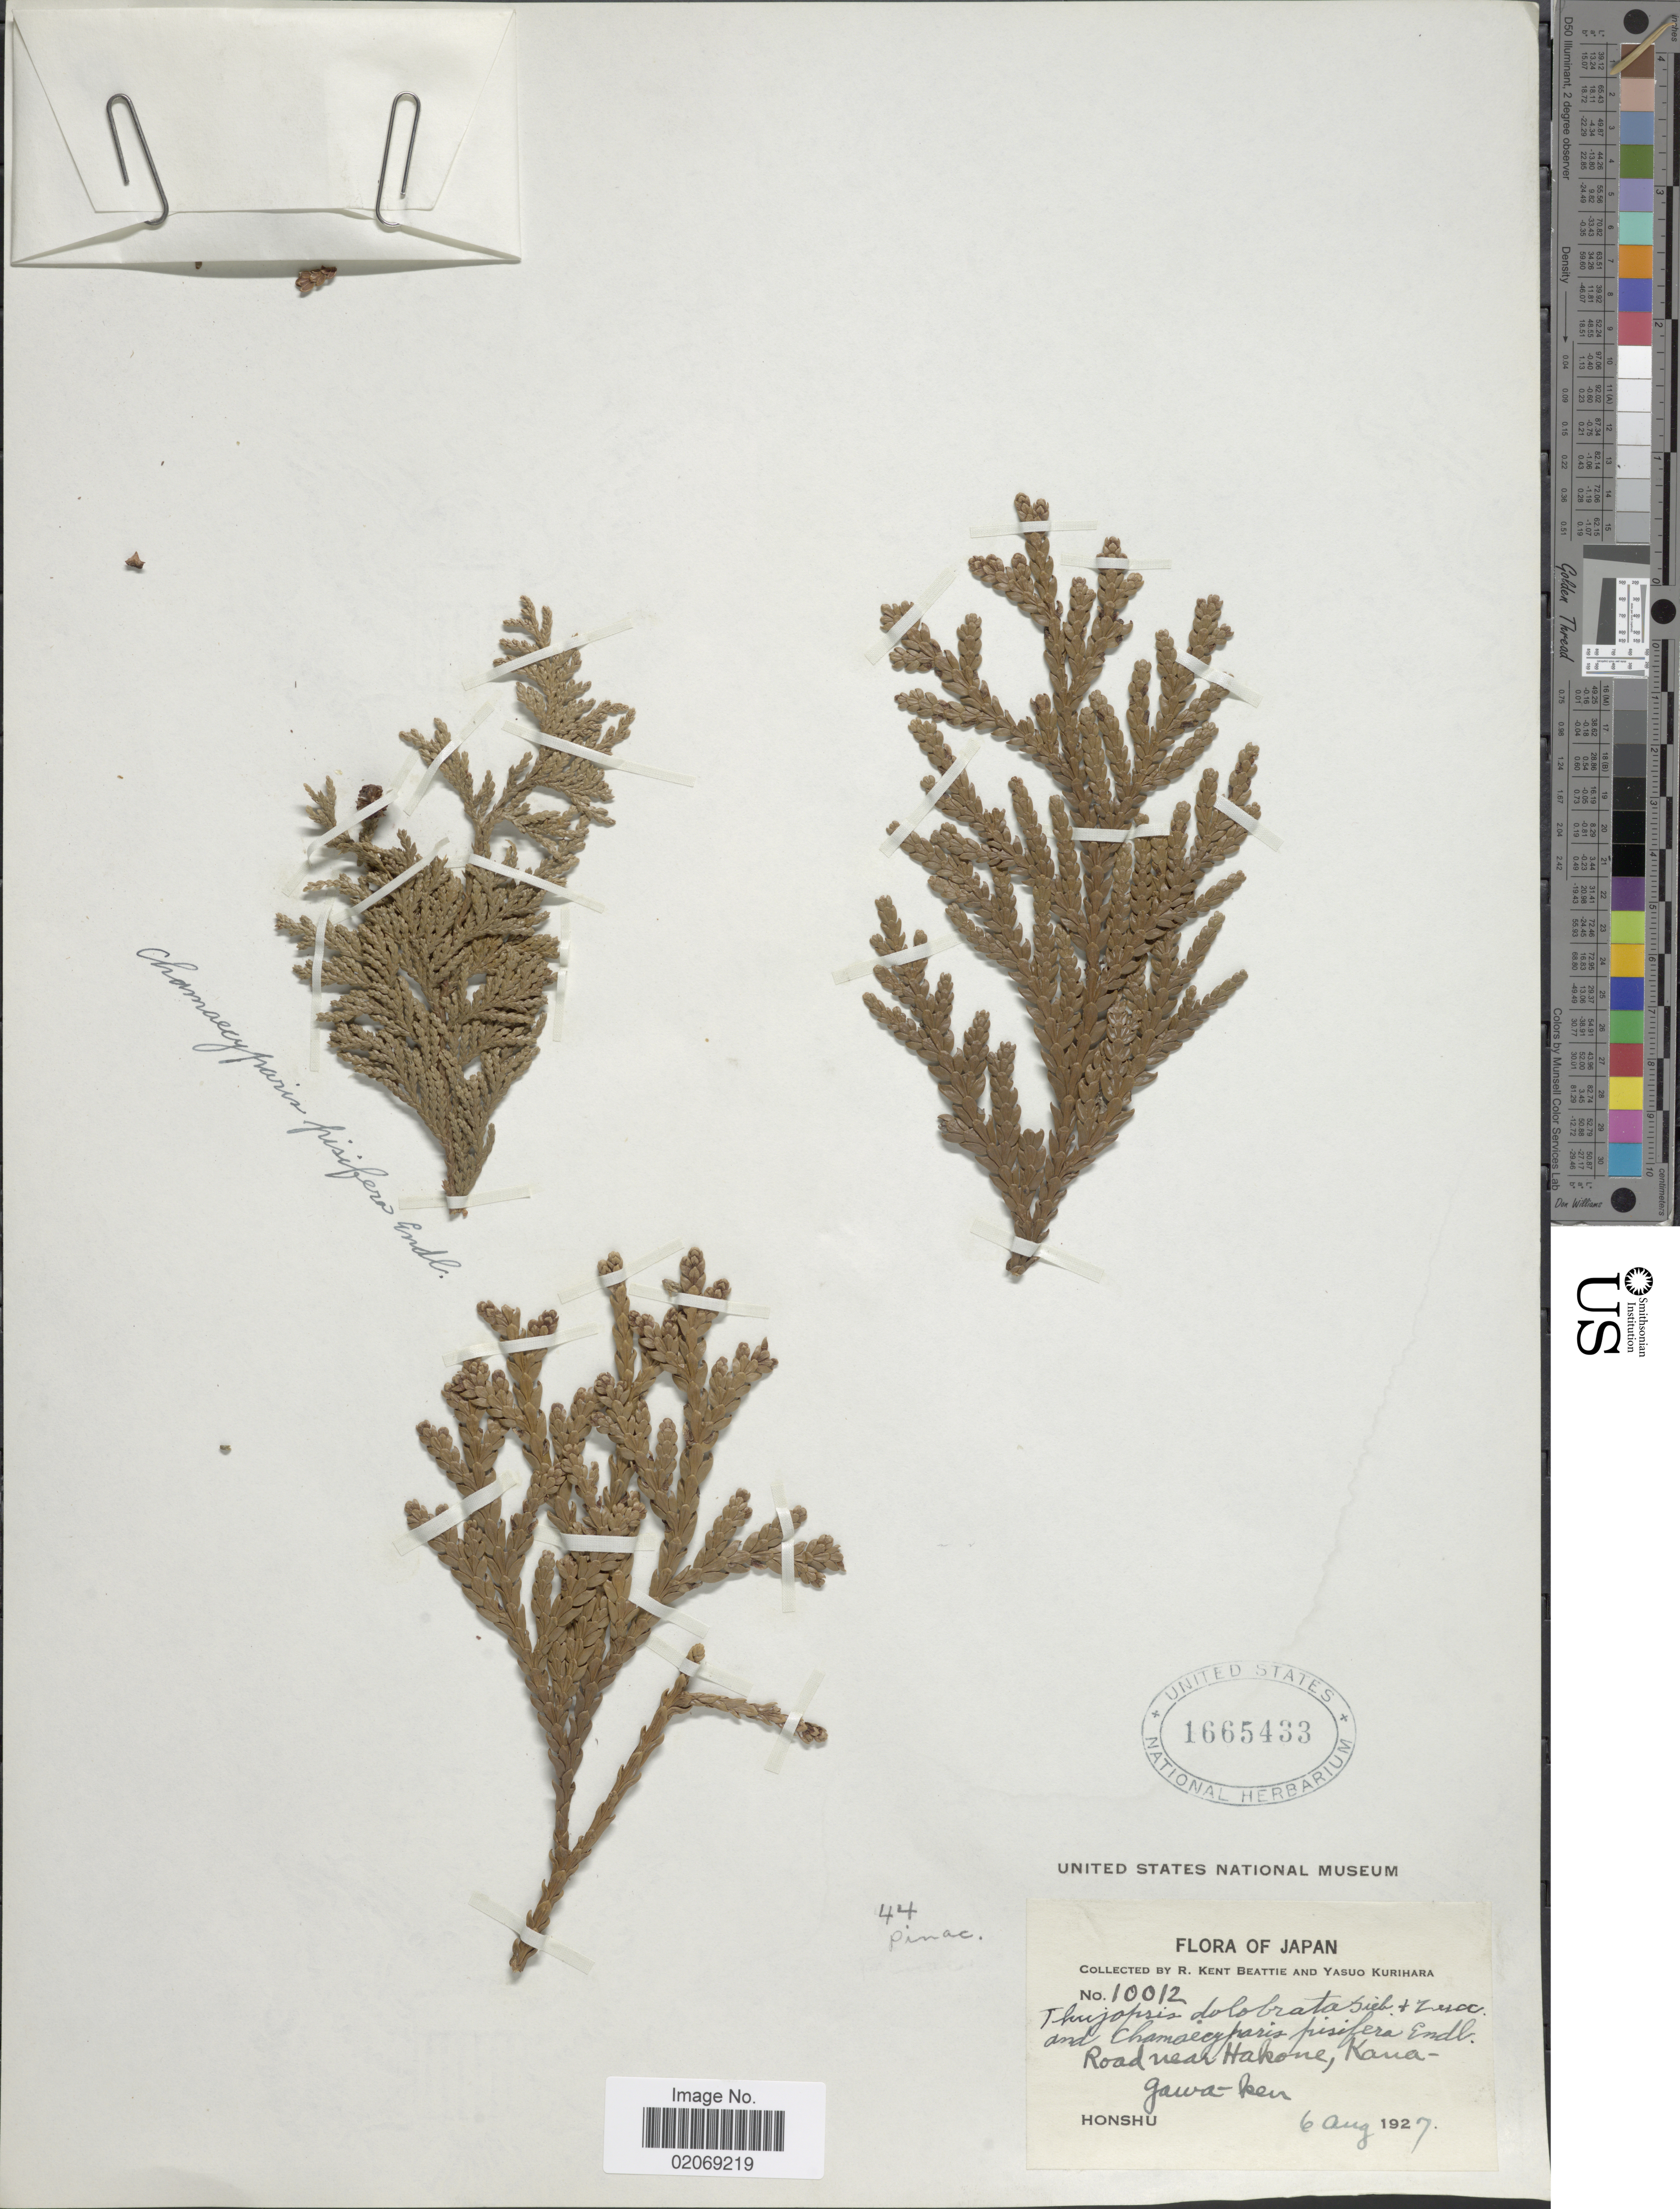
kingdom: Plantae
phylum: Tracheophyta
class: Pinopsida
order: Pinales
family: Cupressaceae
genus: Thujopsis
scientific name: Thujopsis dolabrata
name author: (Thunb. ex L. f.) Siebold & Zucc.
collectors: R. K. Beattie & Y. Kurihara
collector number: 10012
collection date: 1927-08-06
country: Japan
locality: Road near Hakone, Kauagawa- ken, Honshu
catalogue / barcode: US 1665433